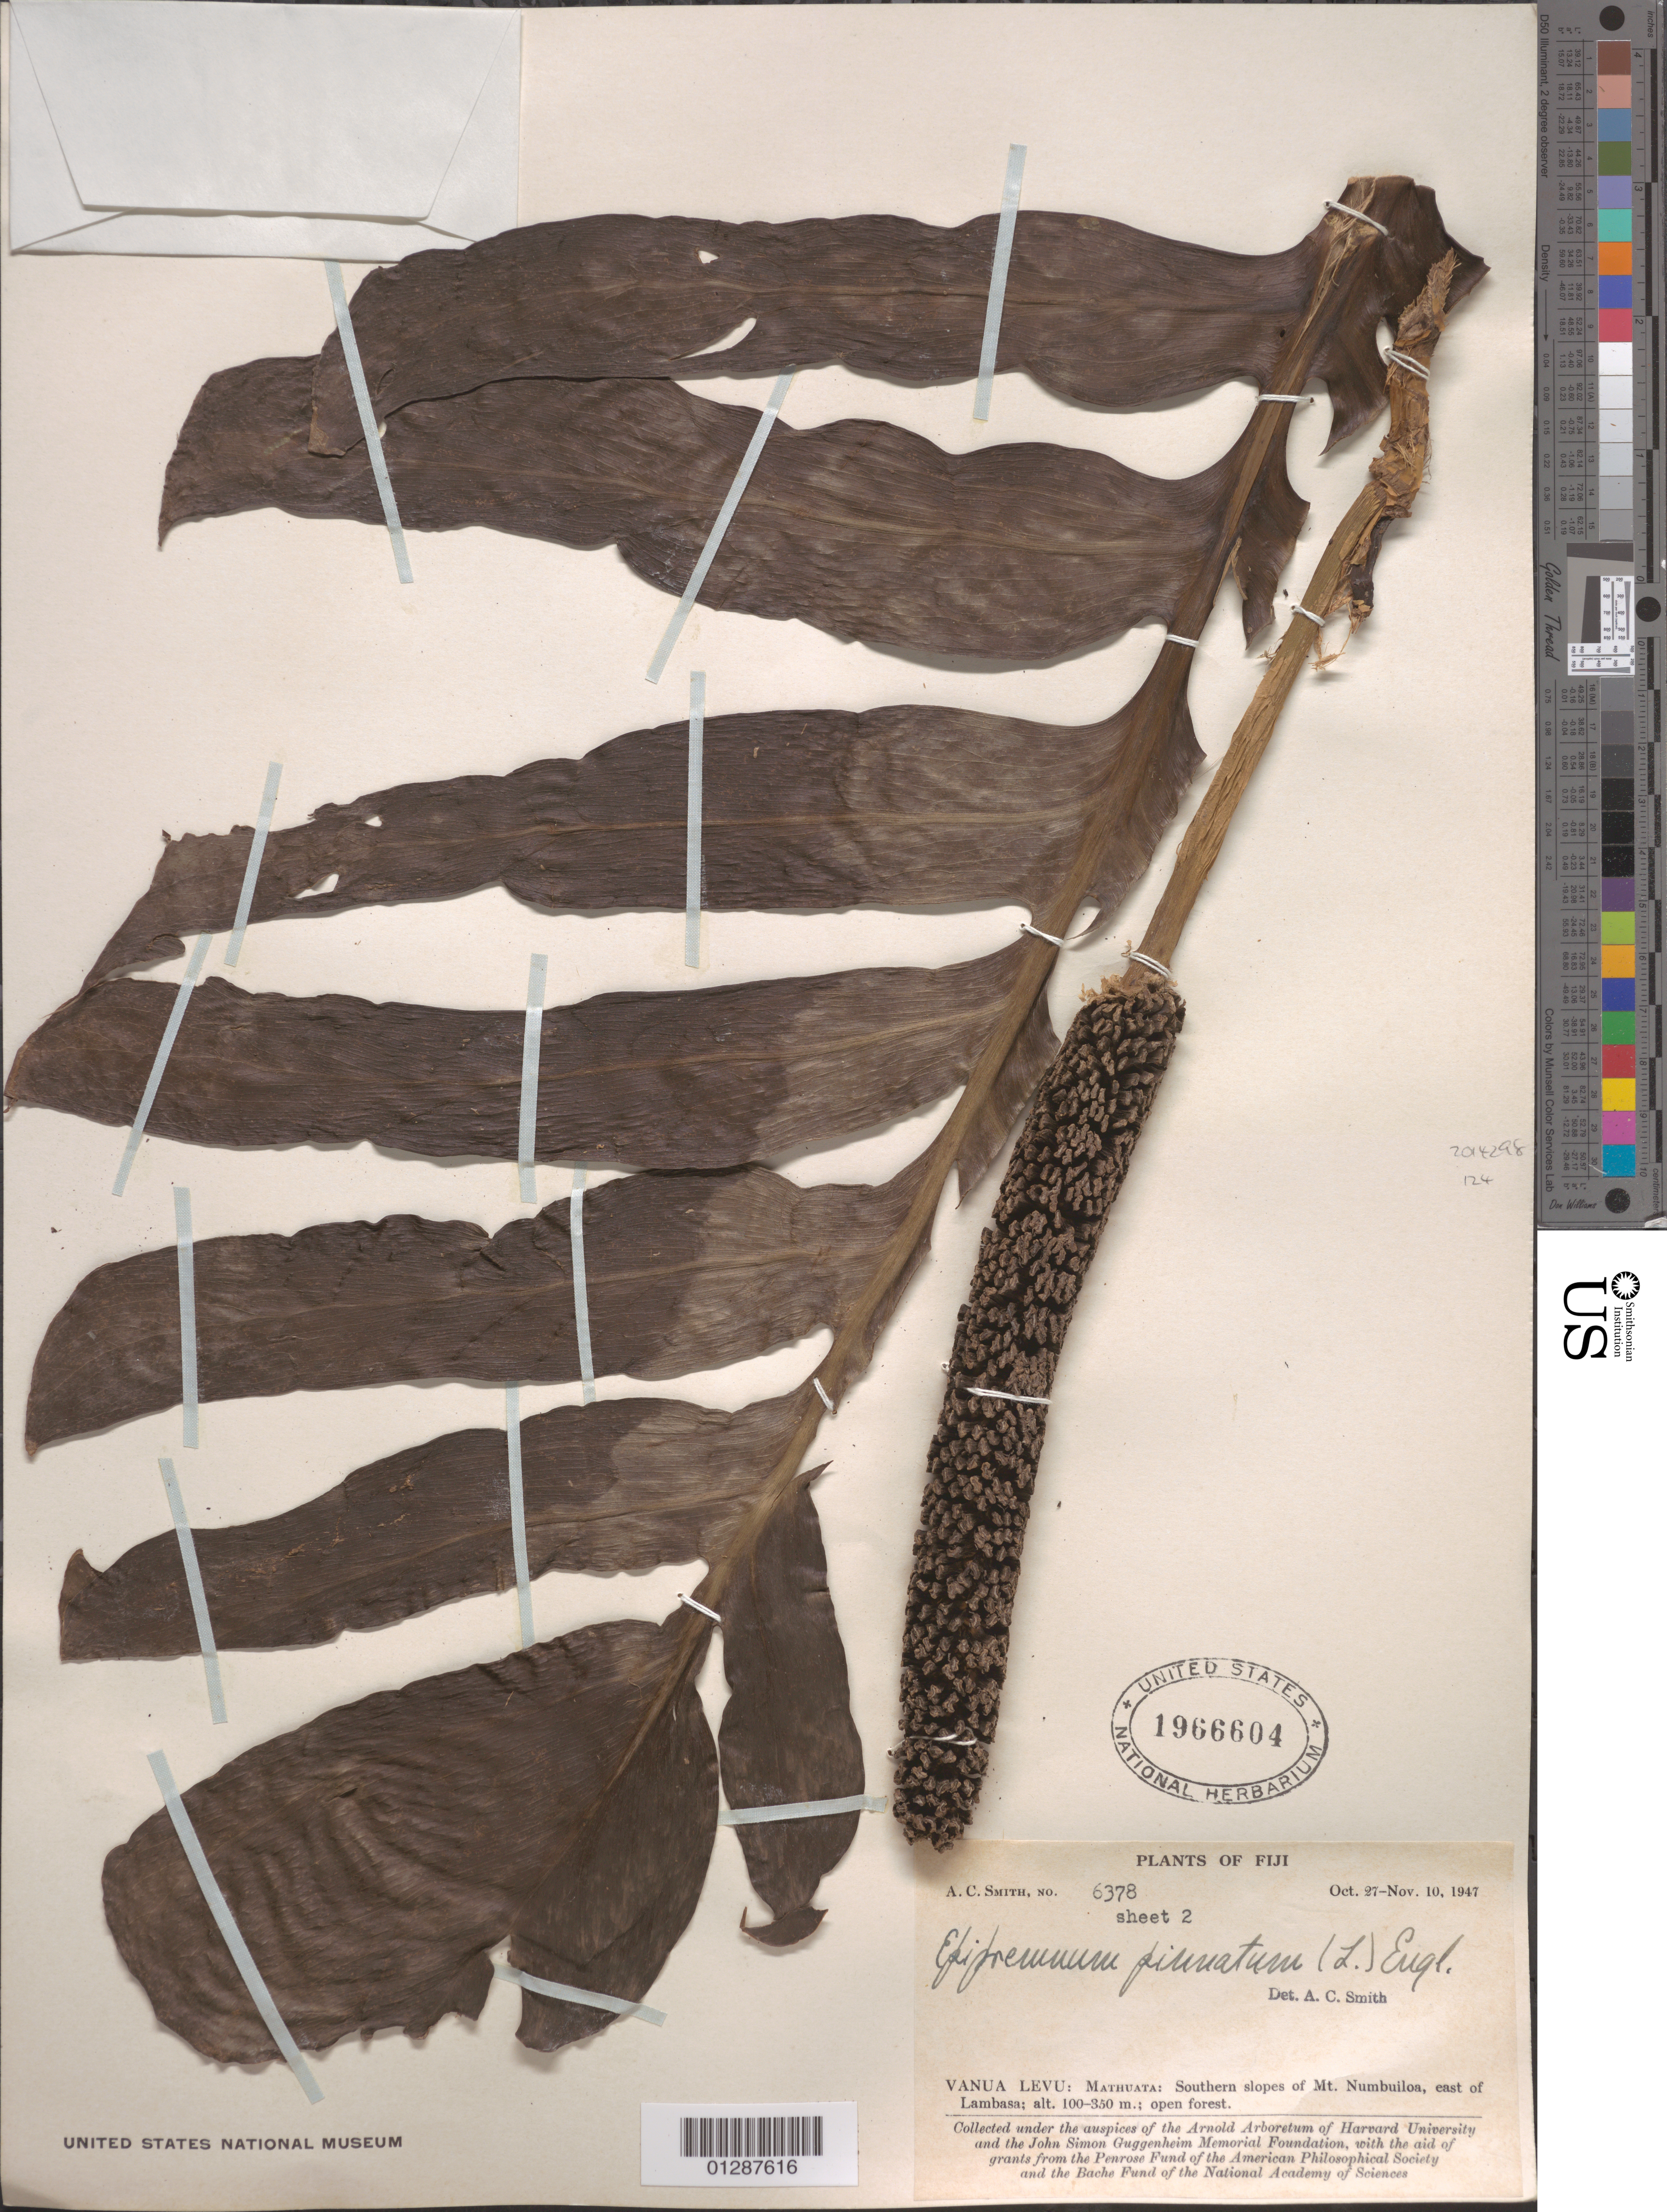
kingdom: Plantae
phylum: Tracheophyta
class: Liliopsida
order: Alismatales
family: Araceae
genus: Epipremnum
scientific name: Epipremnum pinnatum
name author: (L.) Engl.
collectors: A. C. Smith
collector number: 6378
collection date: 1947-10-27/1947-11-10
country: Fiji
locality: Vanua Levu: Mathuata: Southern slopes of Mt. Numbuiloa, east of Lambasa.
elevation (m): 100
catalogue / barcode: US 1966604